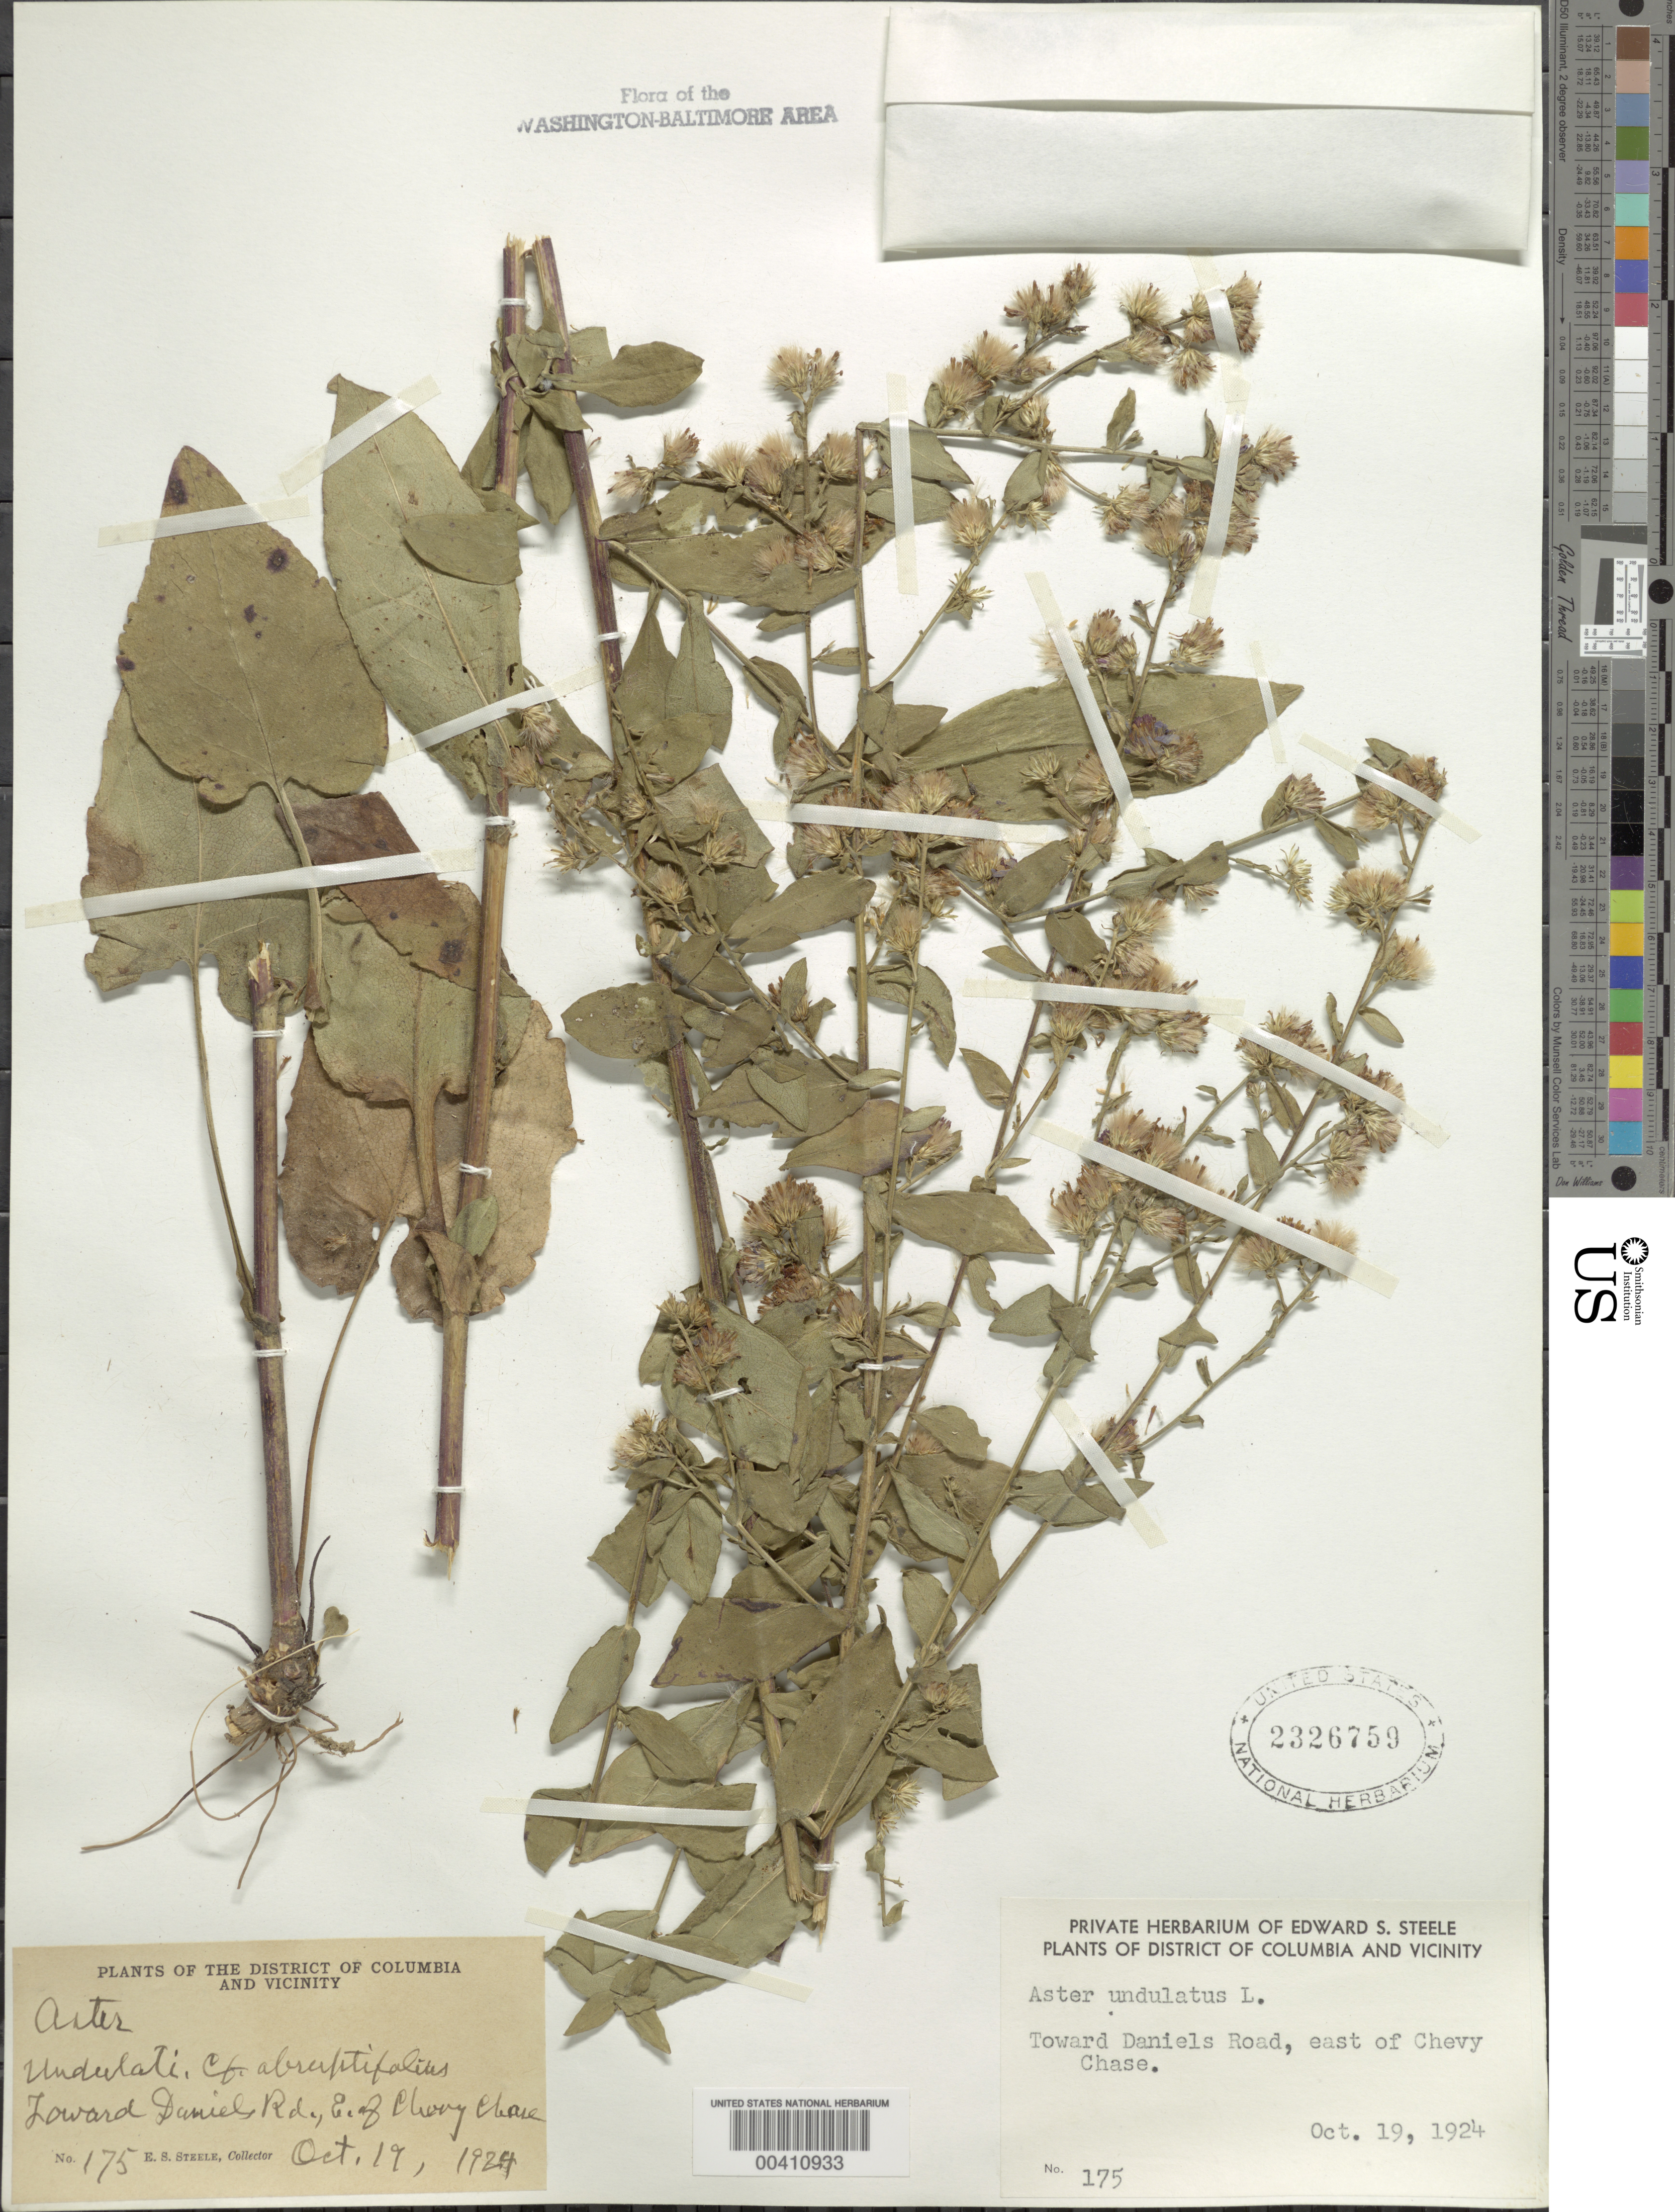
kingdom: Plantae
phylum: Tracheophyta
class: Magnoliopsida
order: Asterales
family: Asteraceae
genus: Symphyotrichum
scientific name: Symphyotrichum undulatum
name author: (L.) G.L. Nesom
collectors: E. Steele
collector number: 175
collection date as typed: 19 Oct 1924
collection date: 1924-10-19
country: United States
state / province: District of Columbia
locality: toward Daniels Rd., east of Chevy Chase Rock Creek Park & vicinity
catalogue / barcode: US 2326759